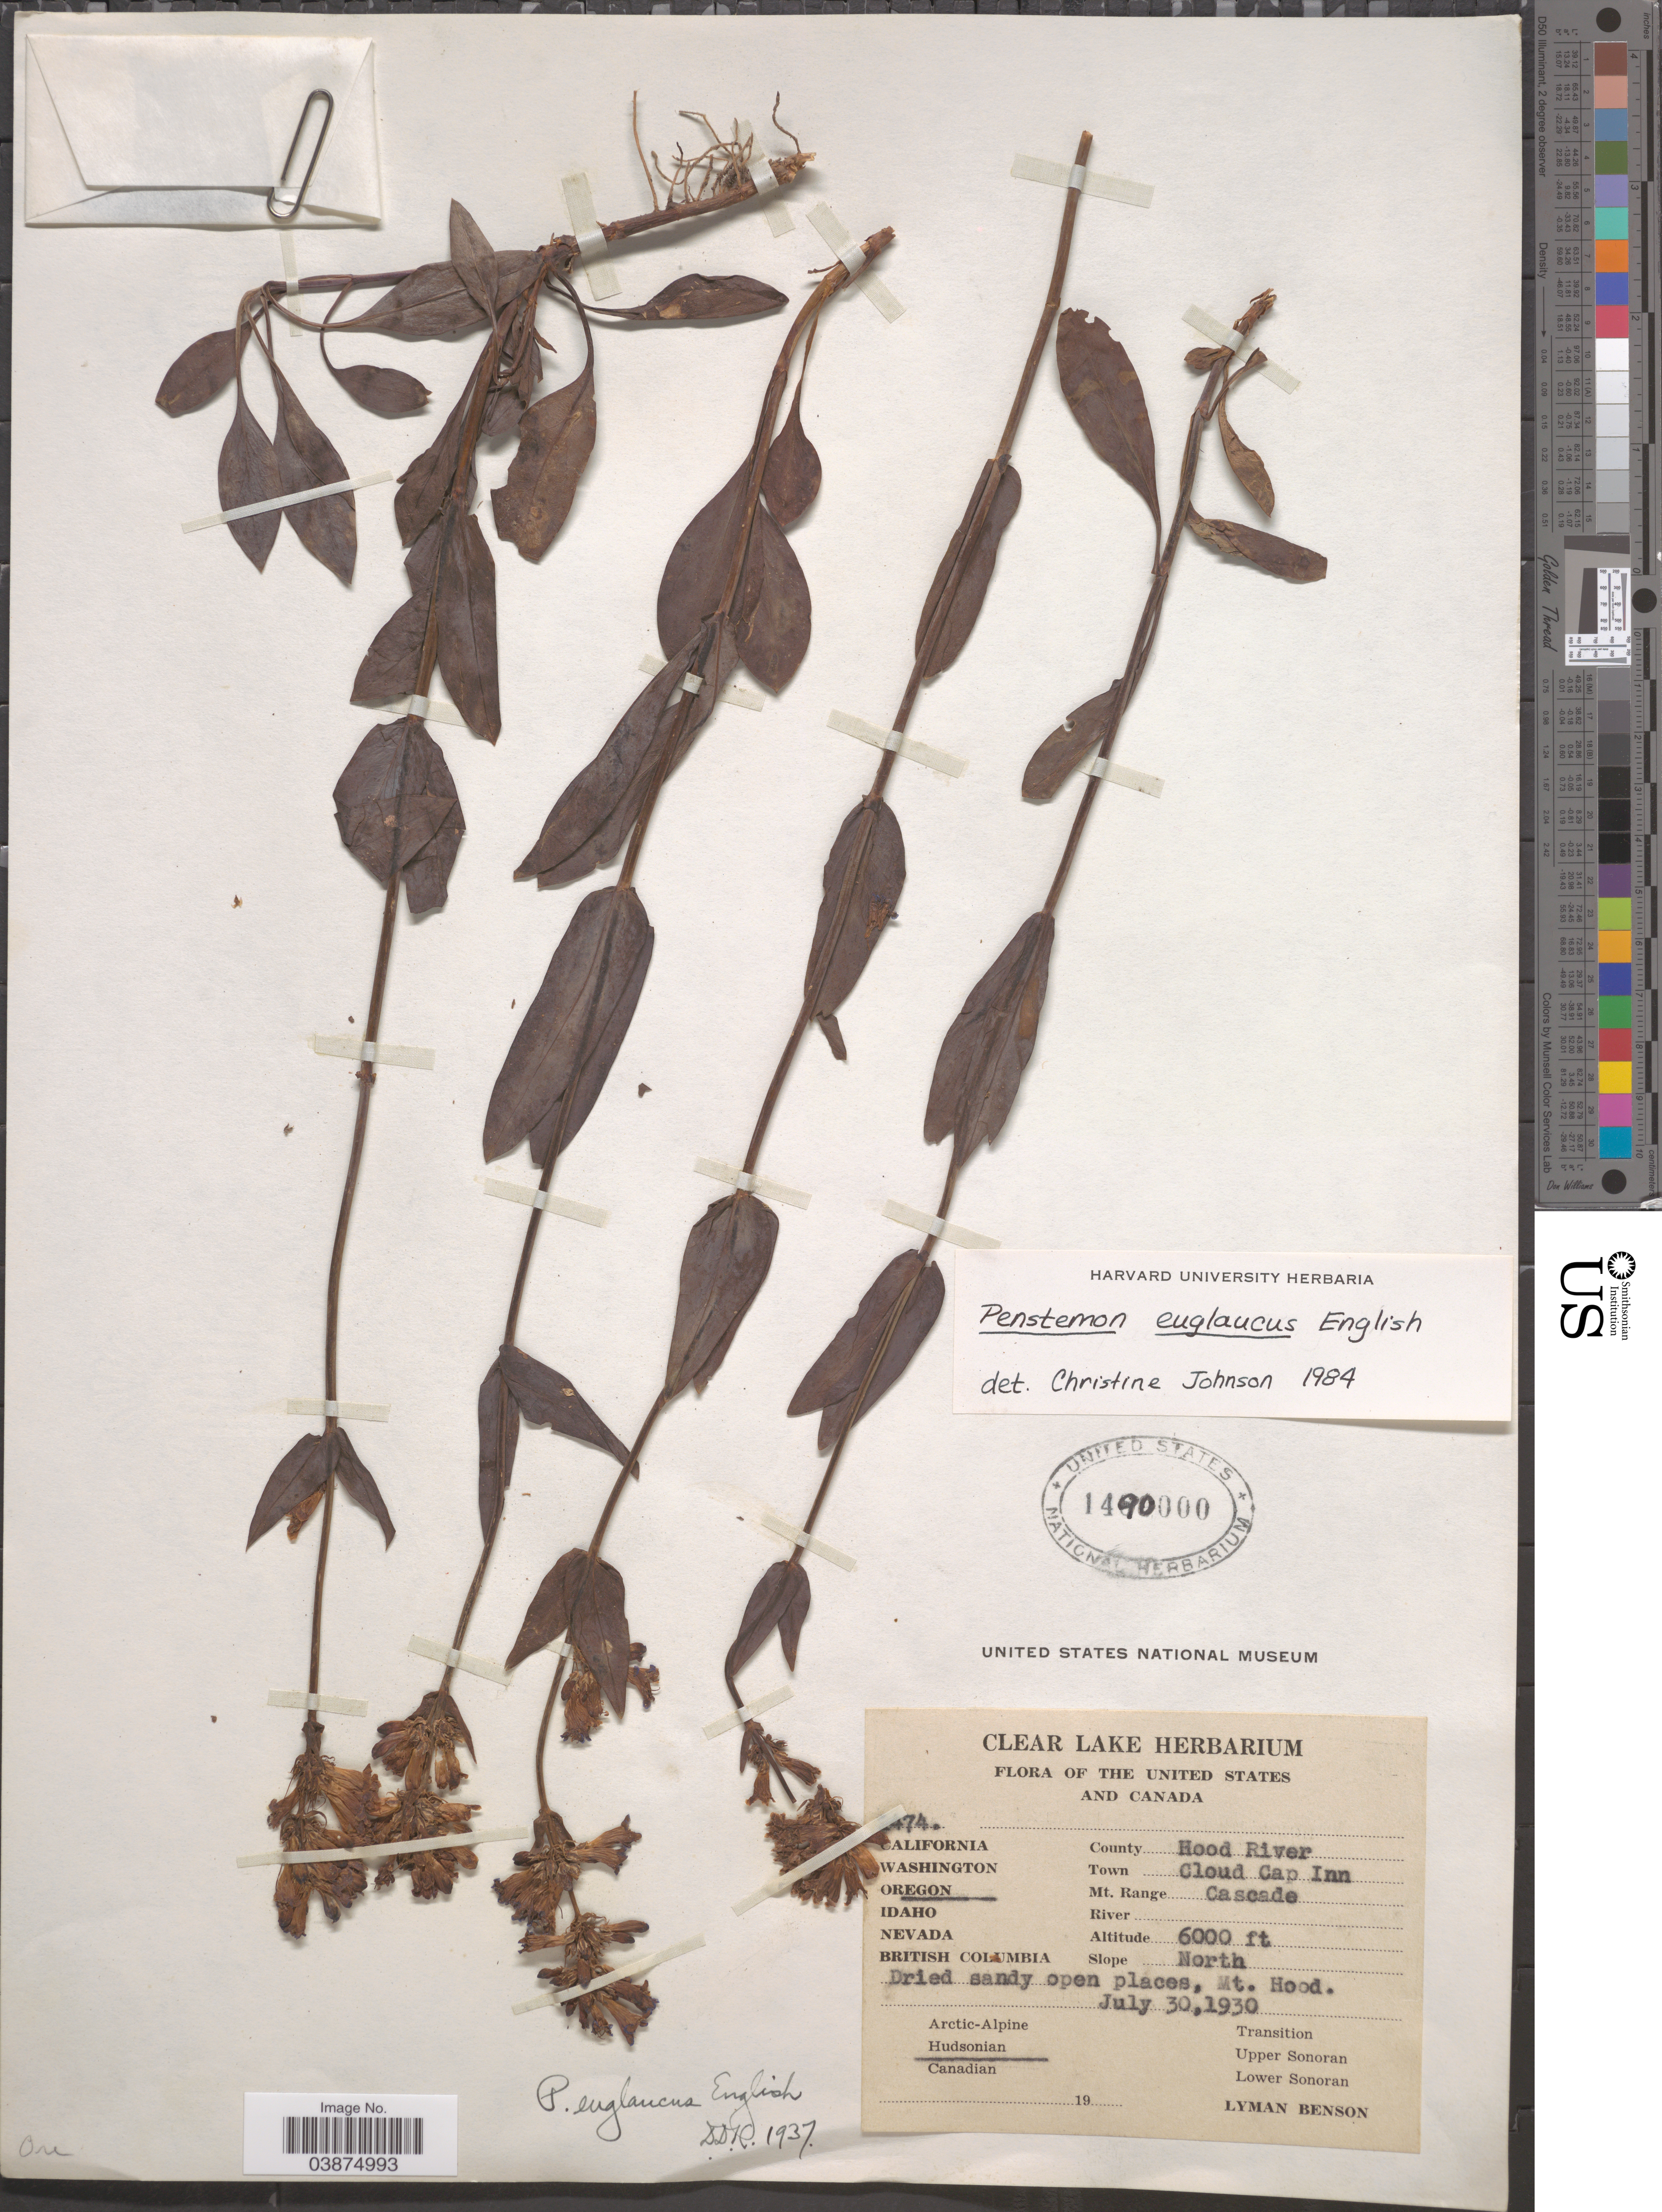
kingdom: Plantae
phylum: Tracheophyta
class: Magnoliopsida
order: Lamiales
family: Plantaginaceae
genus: Penstemon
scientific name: Penstemon euglaucus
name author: English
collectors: L. D. Benson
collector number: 2474*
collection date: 1930-07-30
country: United States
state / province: Oregon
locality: County Hood River. Town Cloud Cap Inn. Mt. Range Cascade. Slope North. Mt. Hood. Hudsonian.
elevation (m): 1829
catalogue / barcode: US 1490000